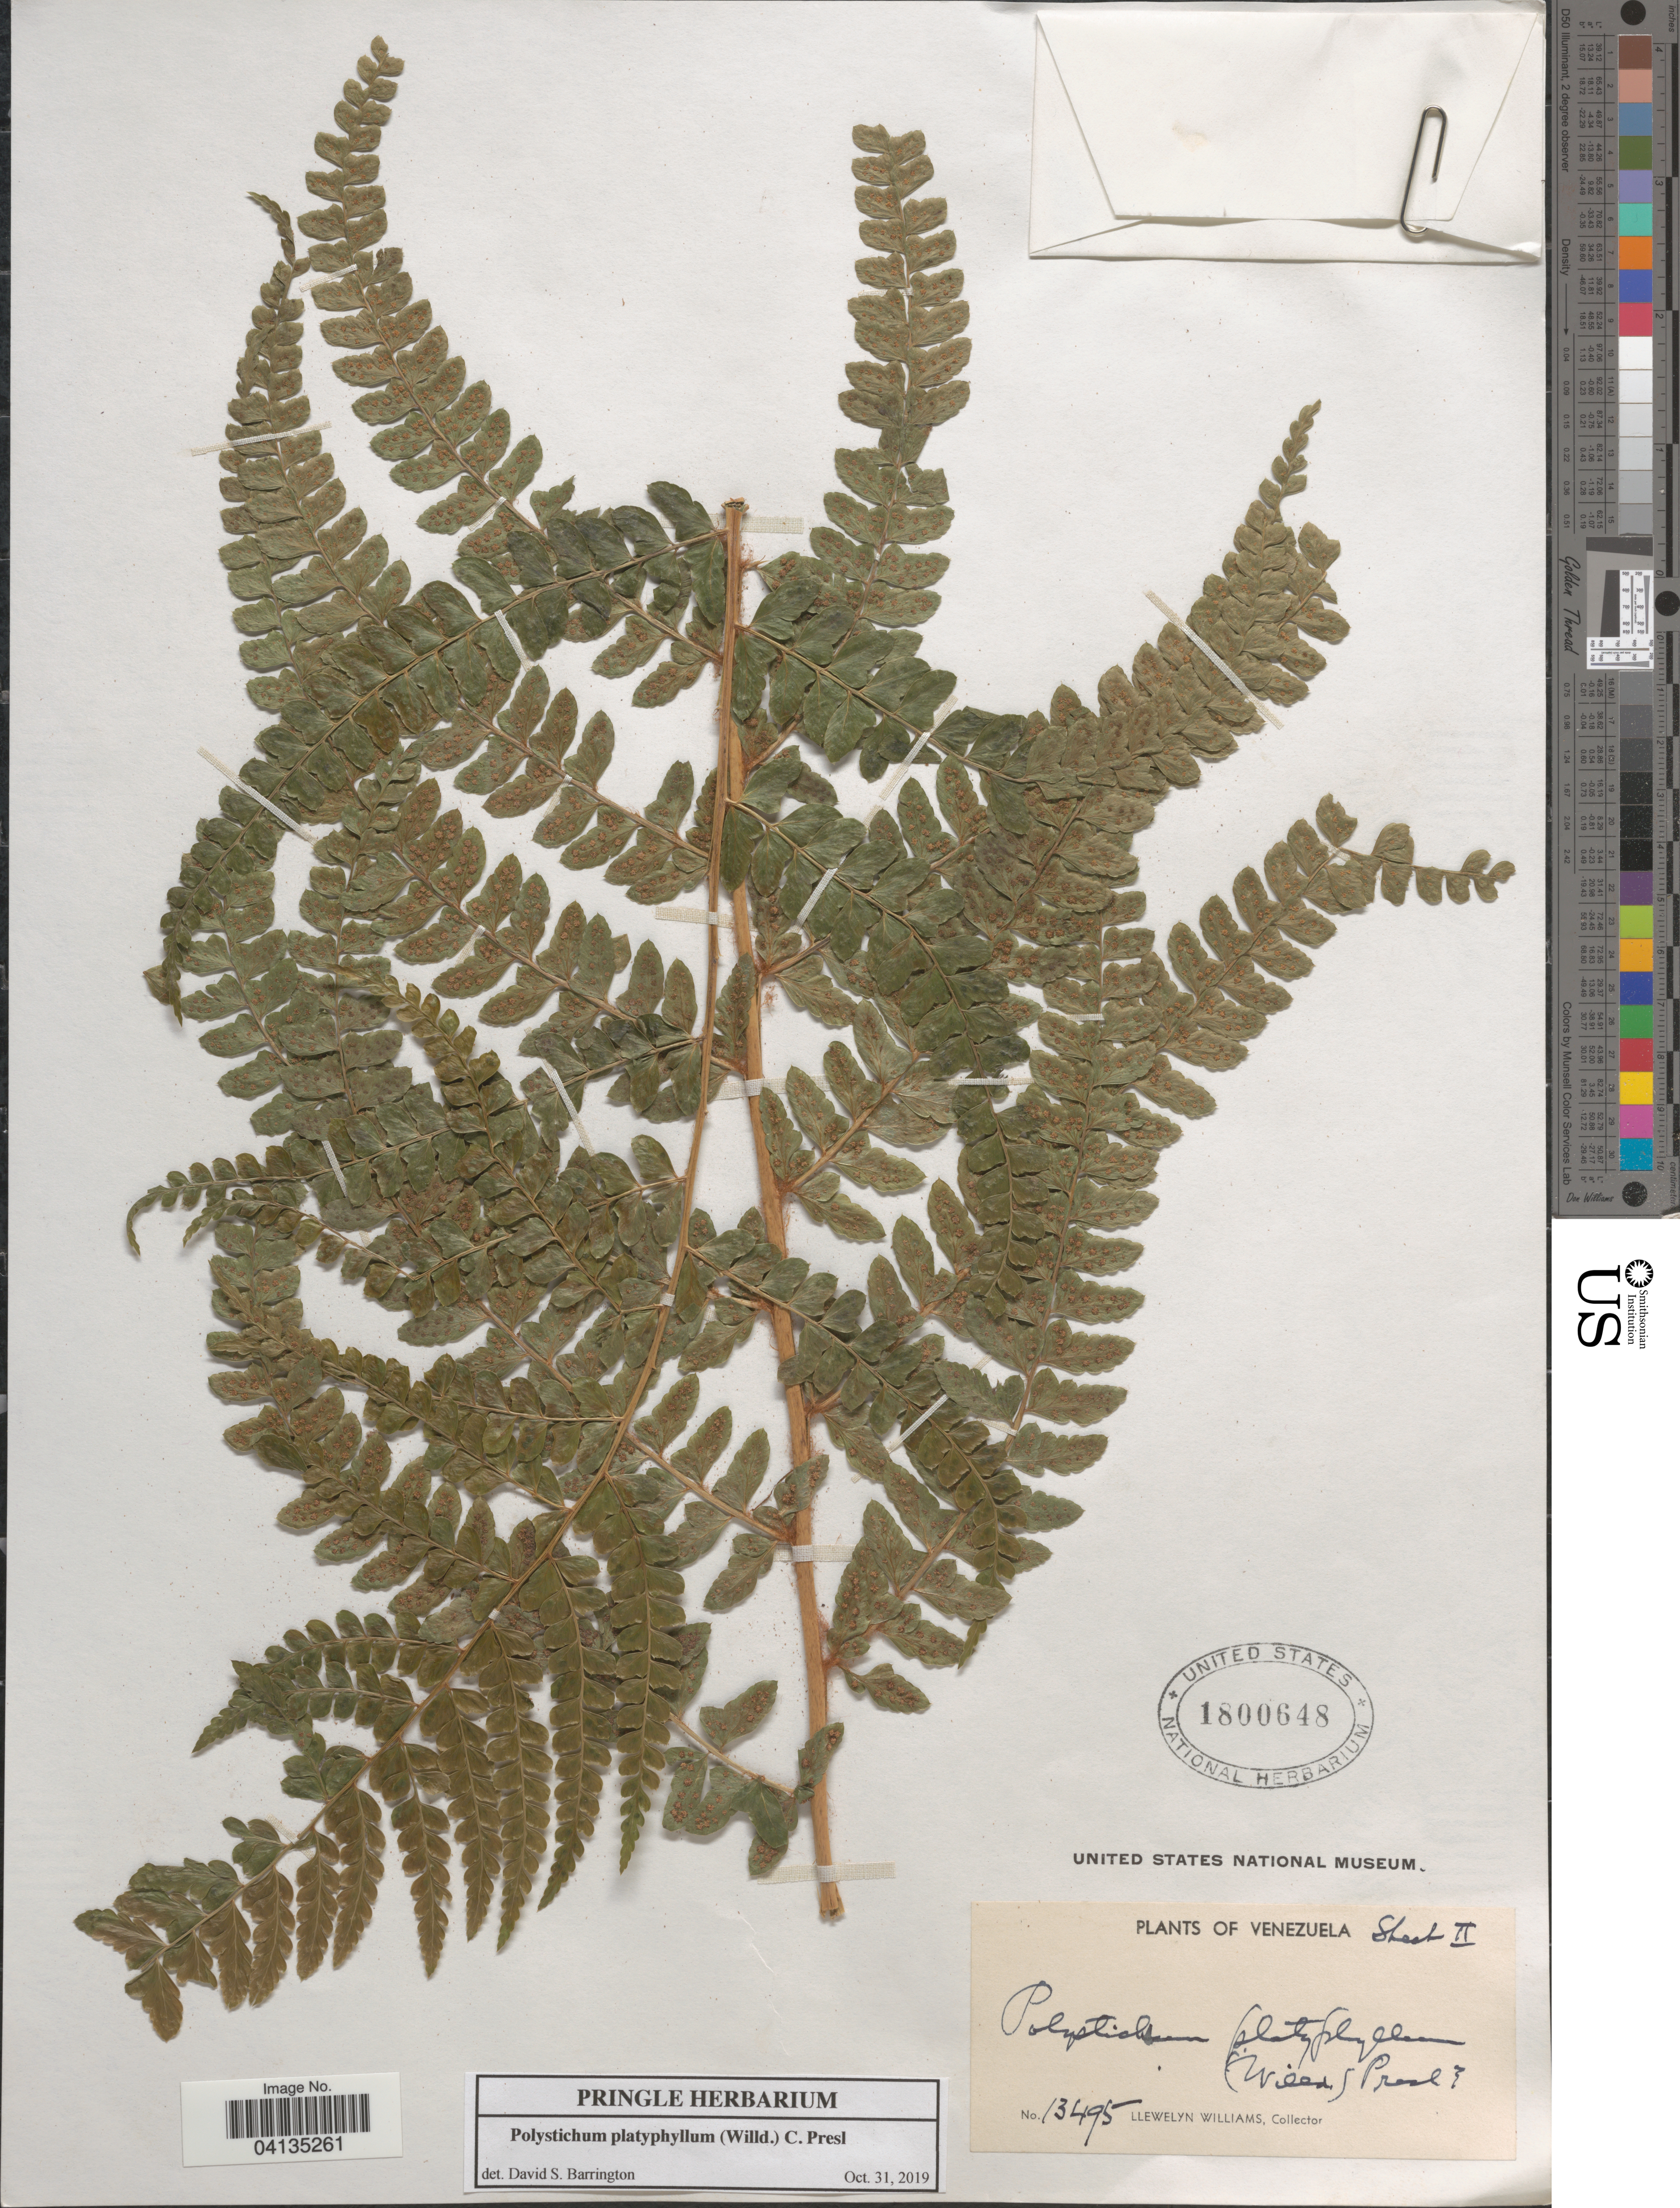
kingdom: Plantae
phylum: Tracheophyta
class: Polypodiopsida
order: Polypodiales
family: Dryopteridaceae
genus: Polystichum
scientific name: Polystichum platyphyllum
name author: (Willd.) C. Presl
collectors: Ll. Williams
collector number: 13495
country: Venezuela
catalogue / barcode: US 1800648